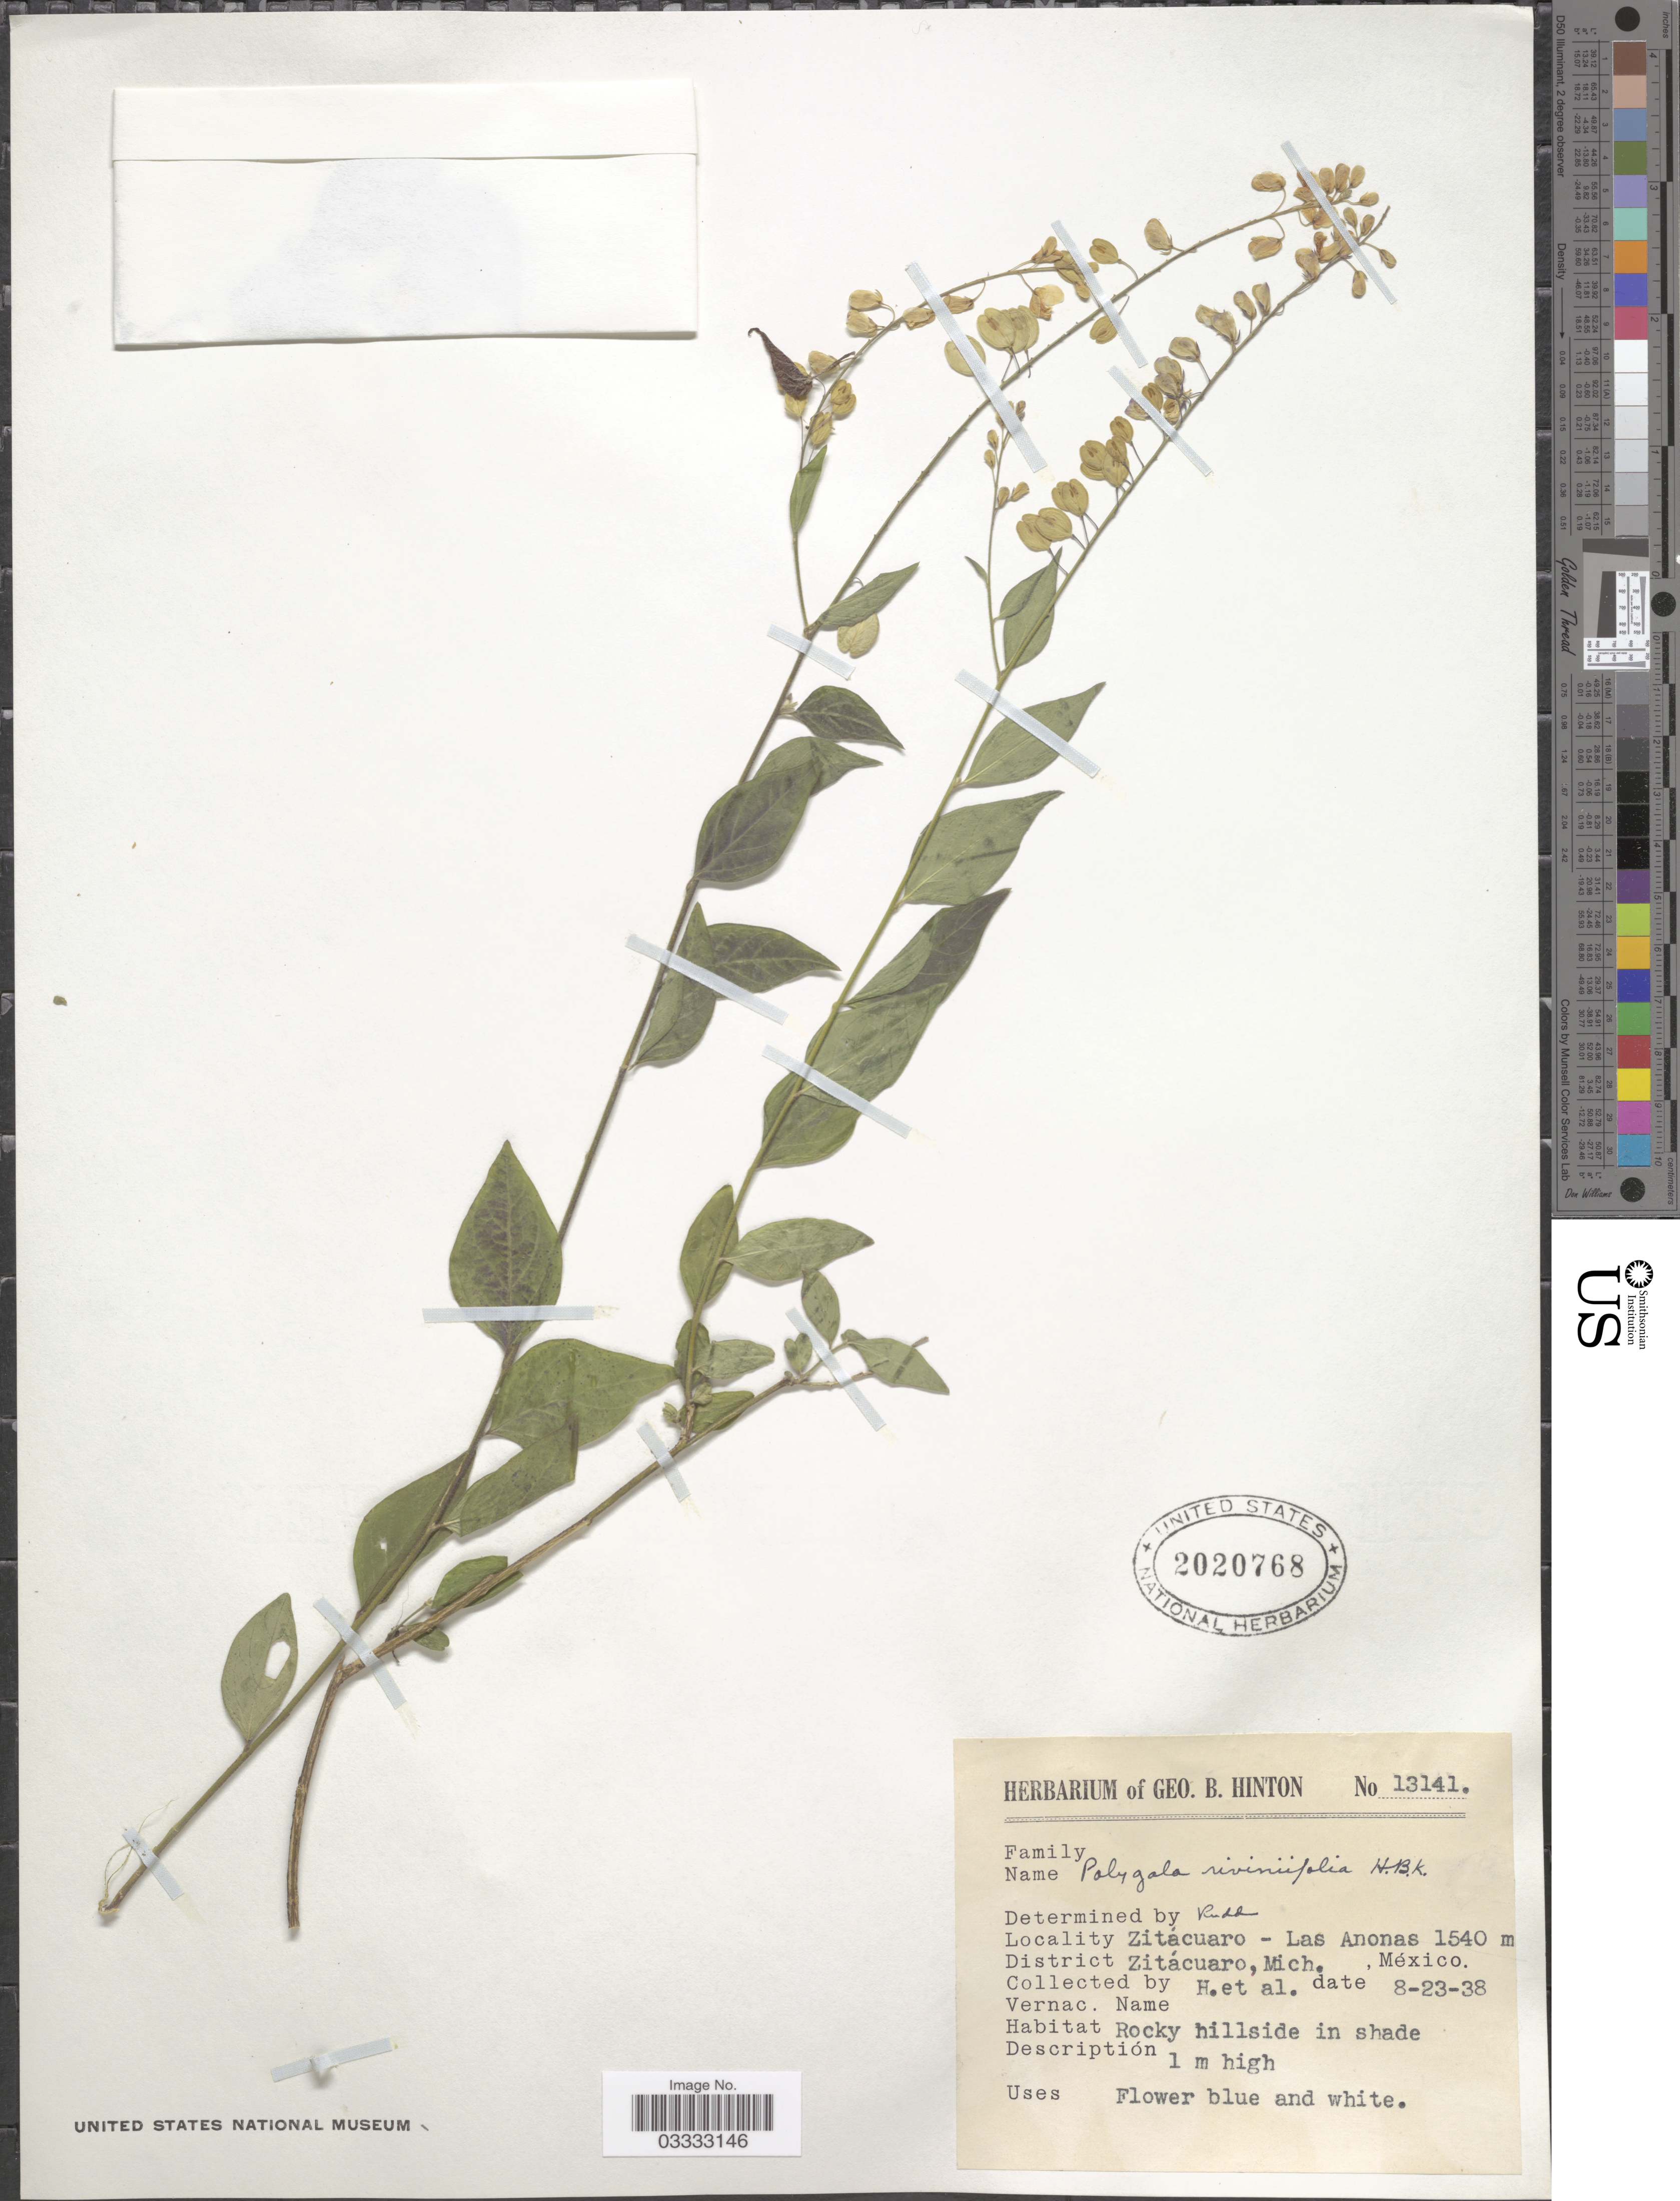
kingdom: Plantae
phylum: Tracheophyta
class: Magnoliopsida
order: Fabales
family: Polygalaceae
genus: Hebecarpa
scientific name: Hebecarpa rivinifolia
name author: (Kunth) J.R. Abbott & J.F.B. Pastore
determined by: Strong, Mark T., (BOT), Smithsonian Institution - National Museum of Natural History (UNITED STATES)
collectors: G. B. Hinton & et al.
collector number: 13141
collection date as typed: Transcribed d/m/y: 23/8/38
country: Mexico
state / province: Michoacán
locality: Zitácuaro - Las Anonas. District Zitácuaro.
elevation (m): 1540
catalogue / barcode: US 2020768